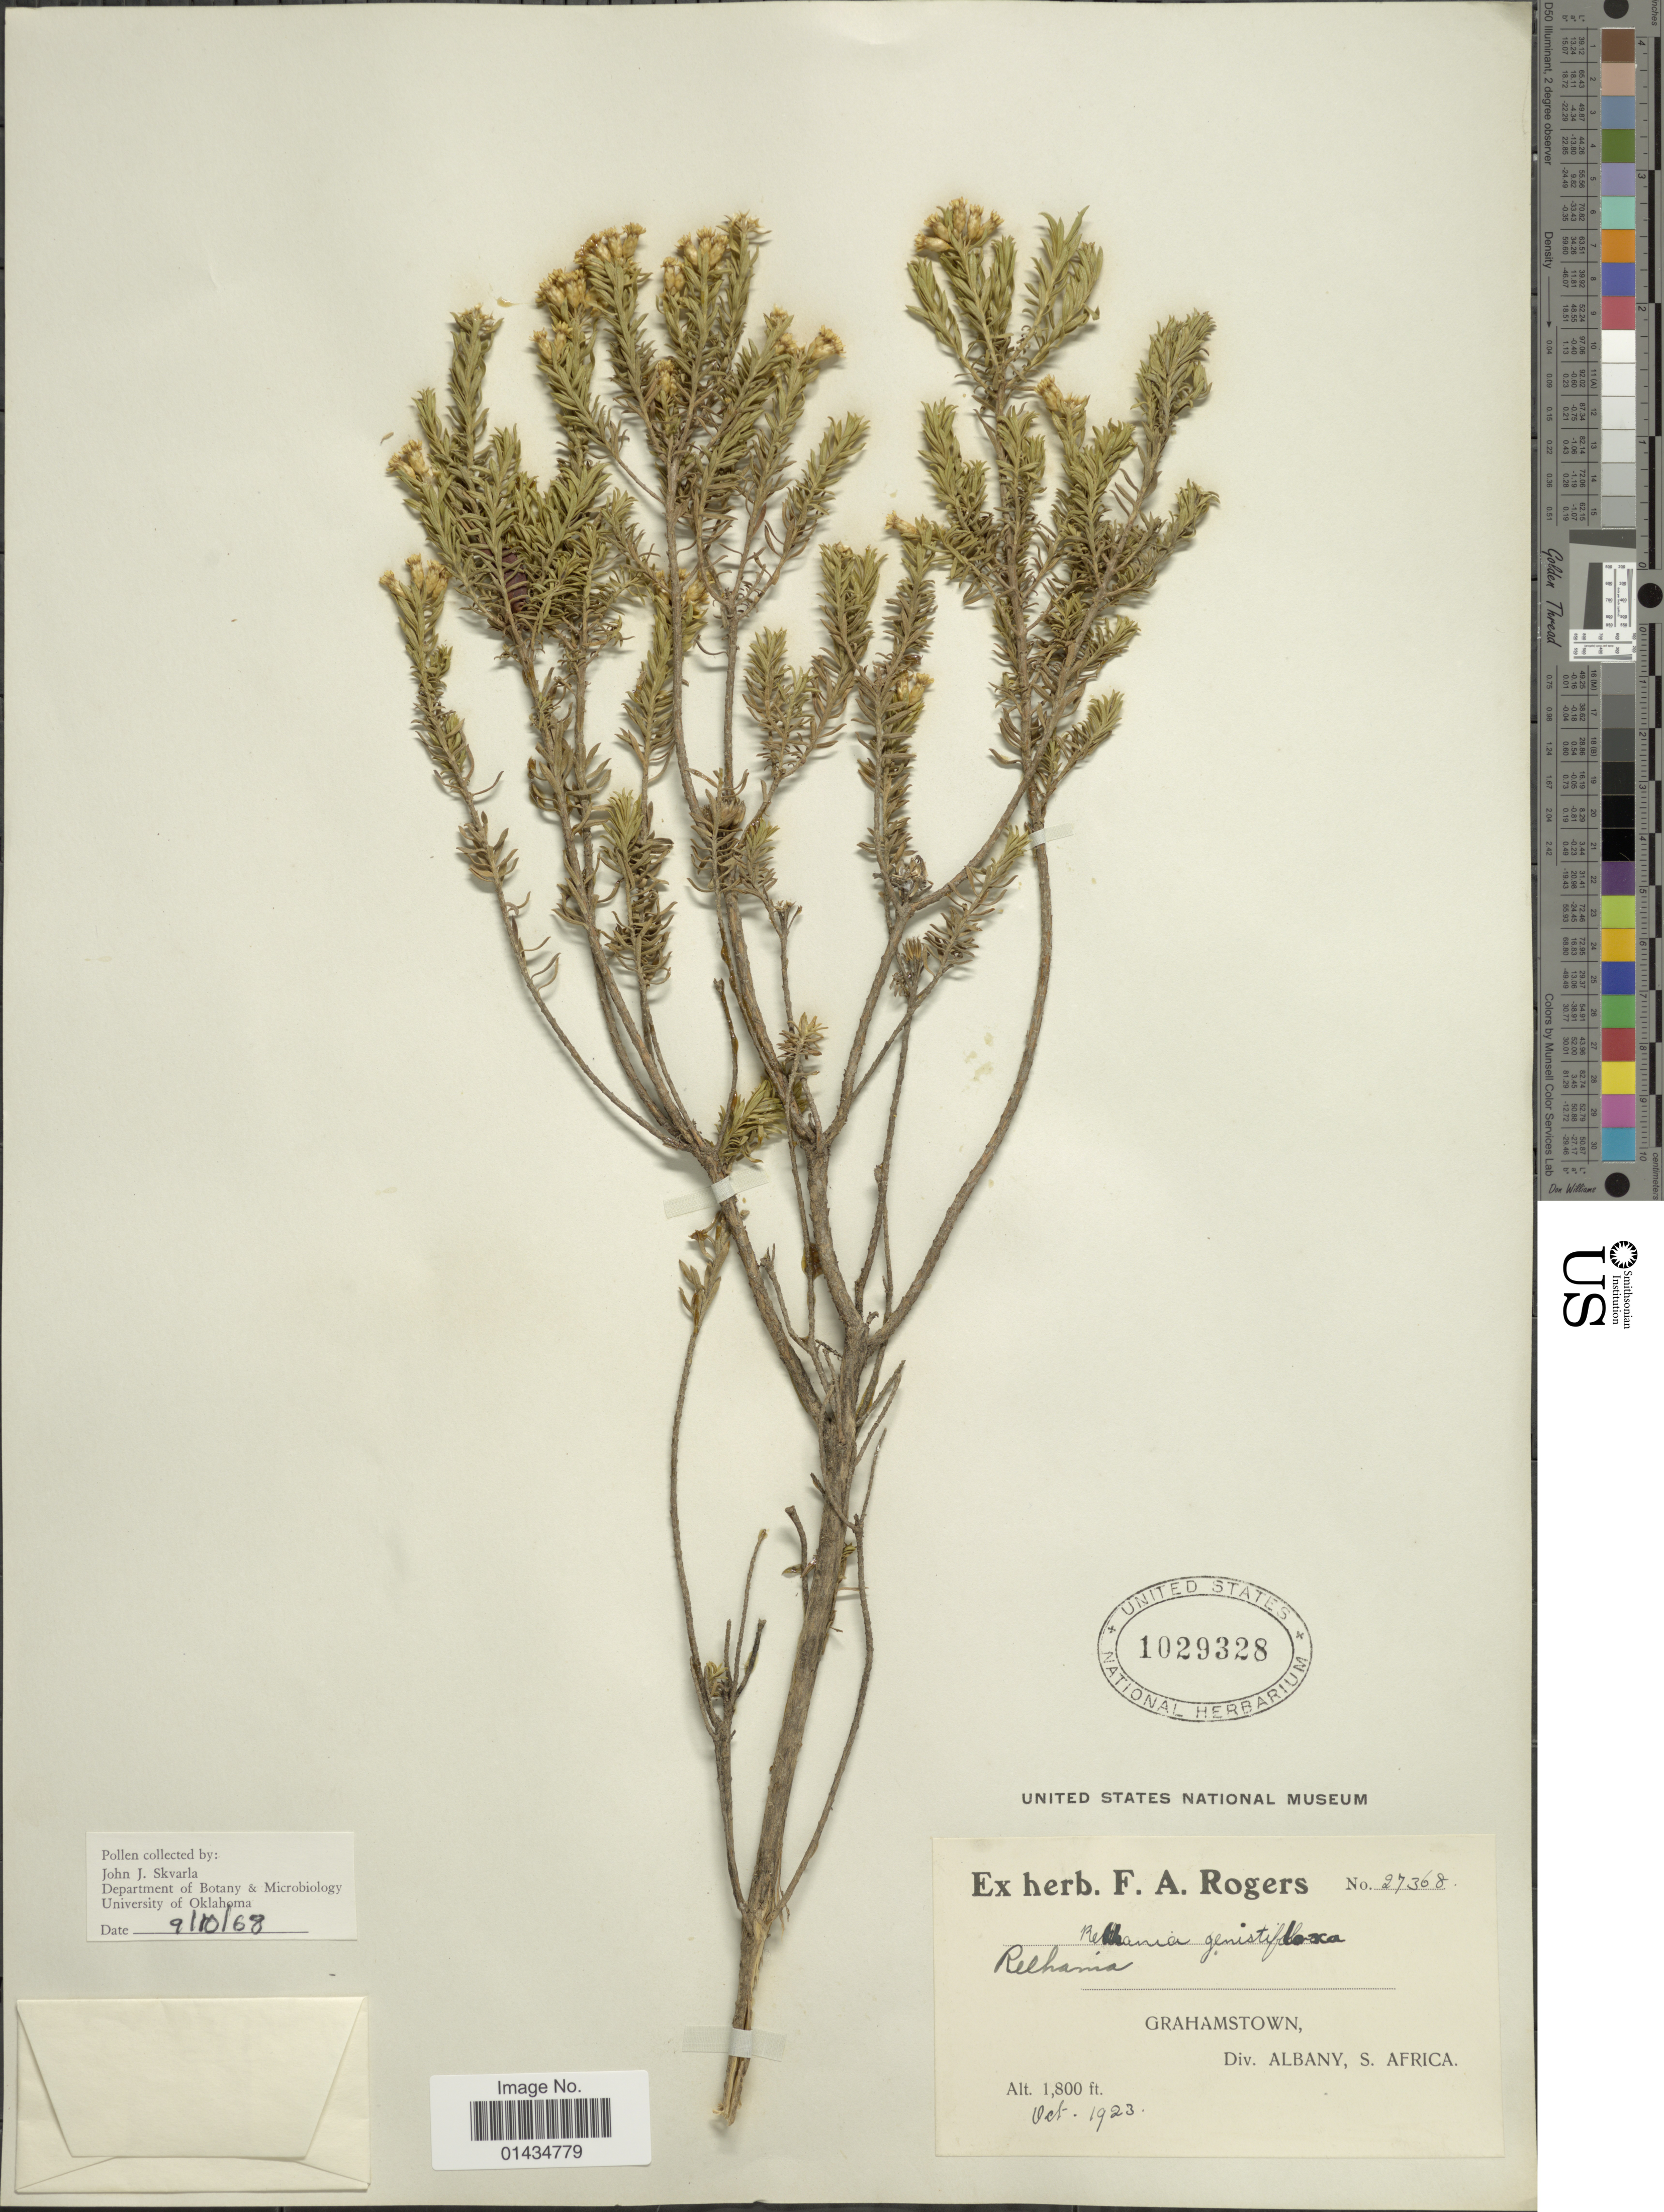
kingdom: Plantae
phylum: Tracheophyta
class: Magnoliopsida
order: Asterales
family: Asteraceae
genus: Relhania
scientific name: Relhania genistaefolia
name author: (L.) L'Hér.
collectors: ex herb. F. A. Rogers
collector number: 27368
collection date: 1923-10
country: South Africa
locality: Grahamstown, Div. Albany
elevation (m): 549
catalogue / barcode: US 1029328